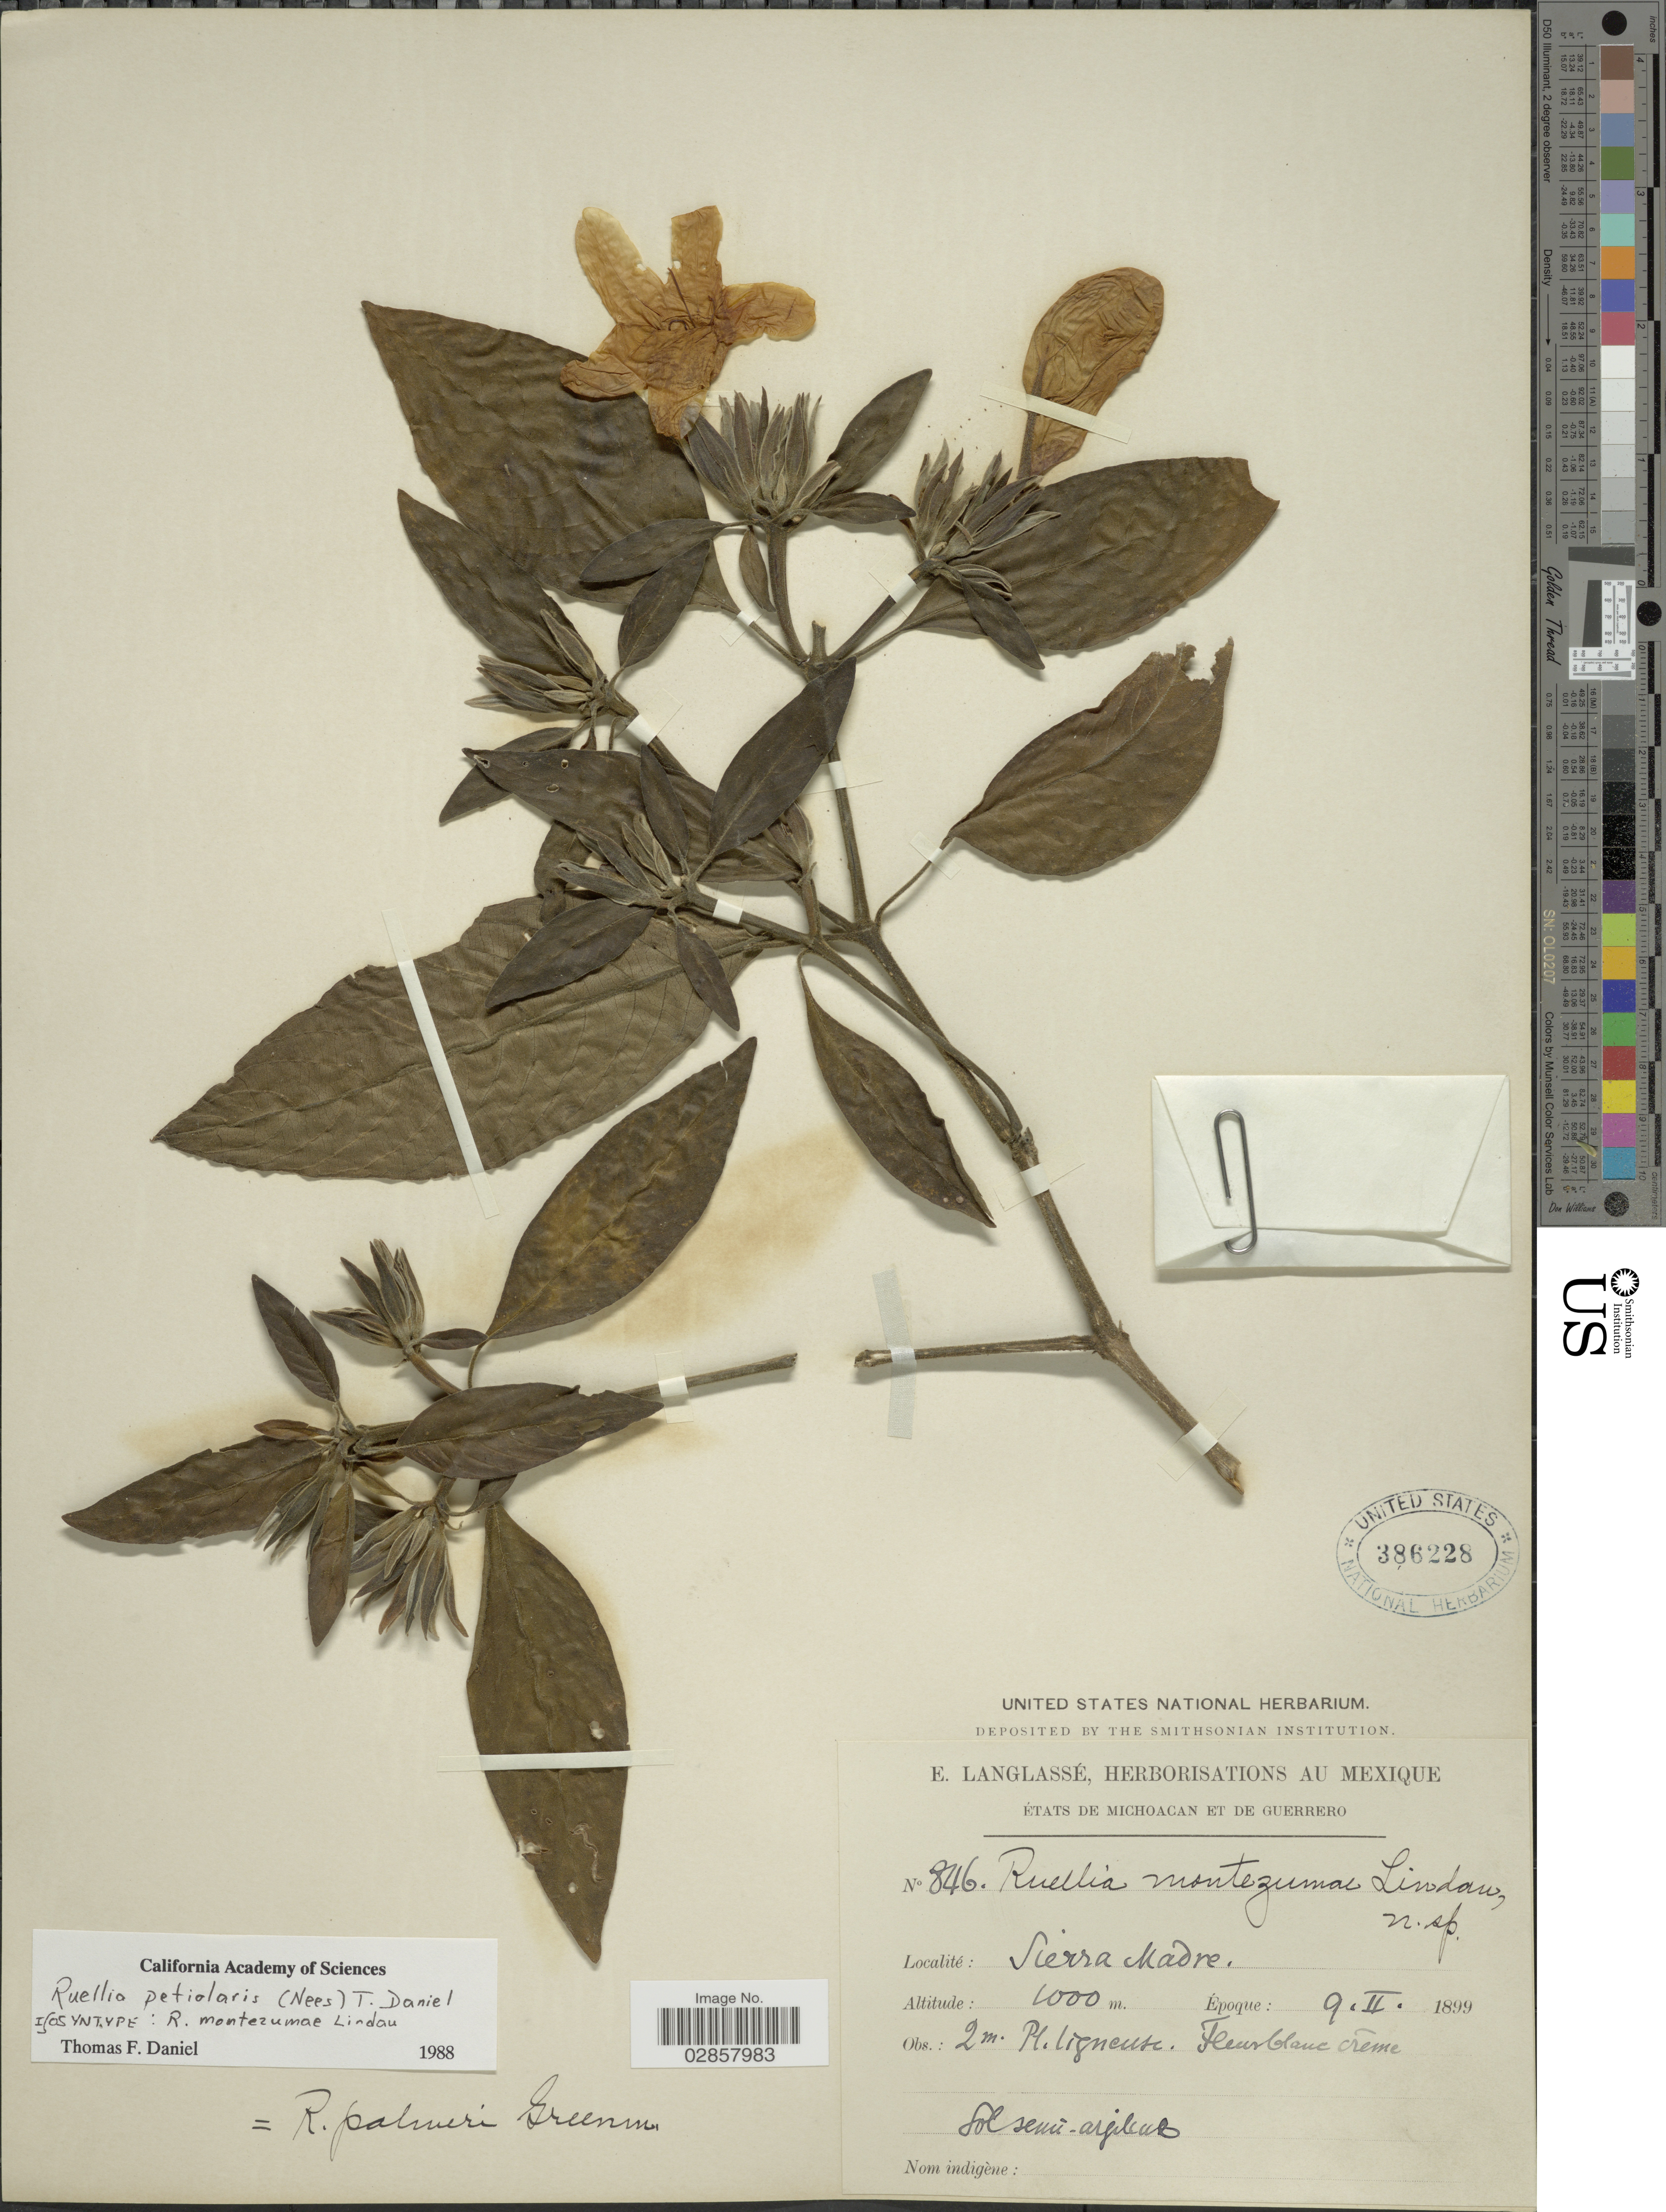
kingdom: Plantae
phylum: Tracheophyta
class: Magnoliopsida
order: Lamiales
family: Acanthaceae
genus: Ruellia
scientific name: Ruellia petiolaris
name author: (Nees) T.F. Daniel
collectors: E. Langlassé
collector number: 846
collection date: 1899-02-09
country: Mexico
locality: Michoacan et de Guerrero. Sierra Madre.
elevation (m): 1000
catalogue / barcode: US 386228